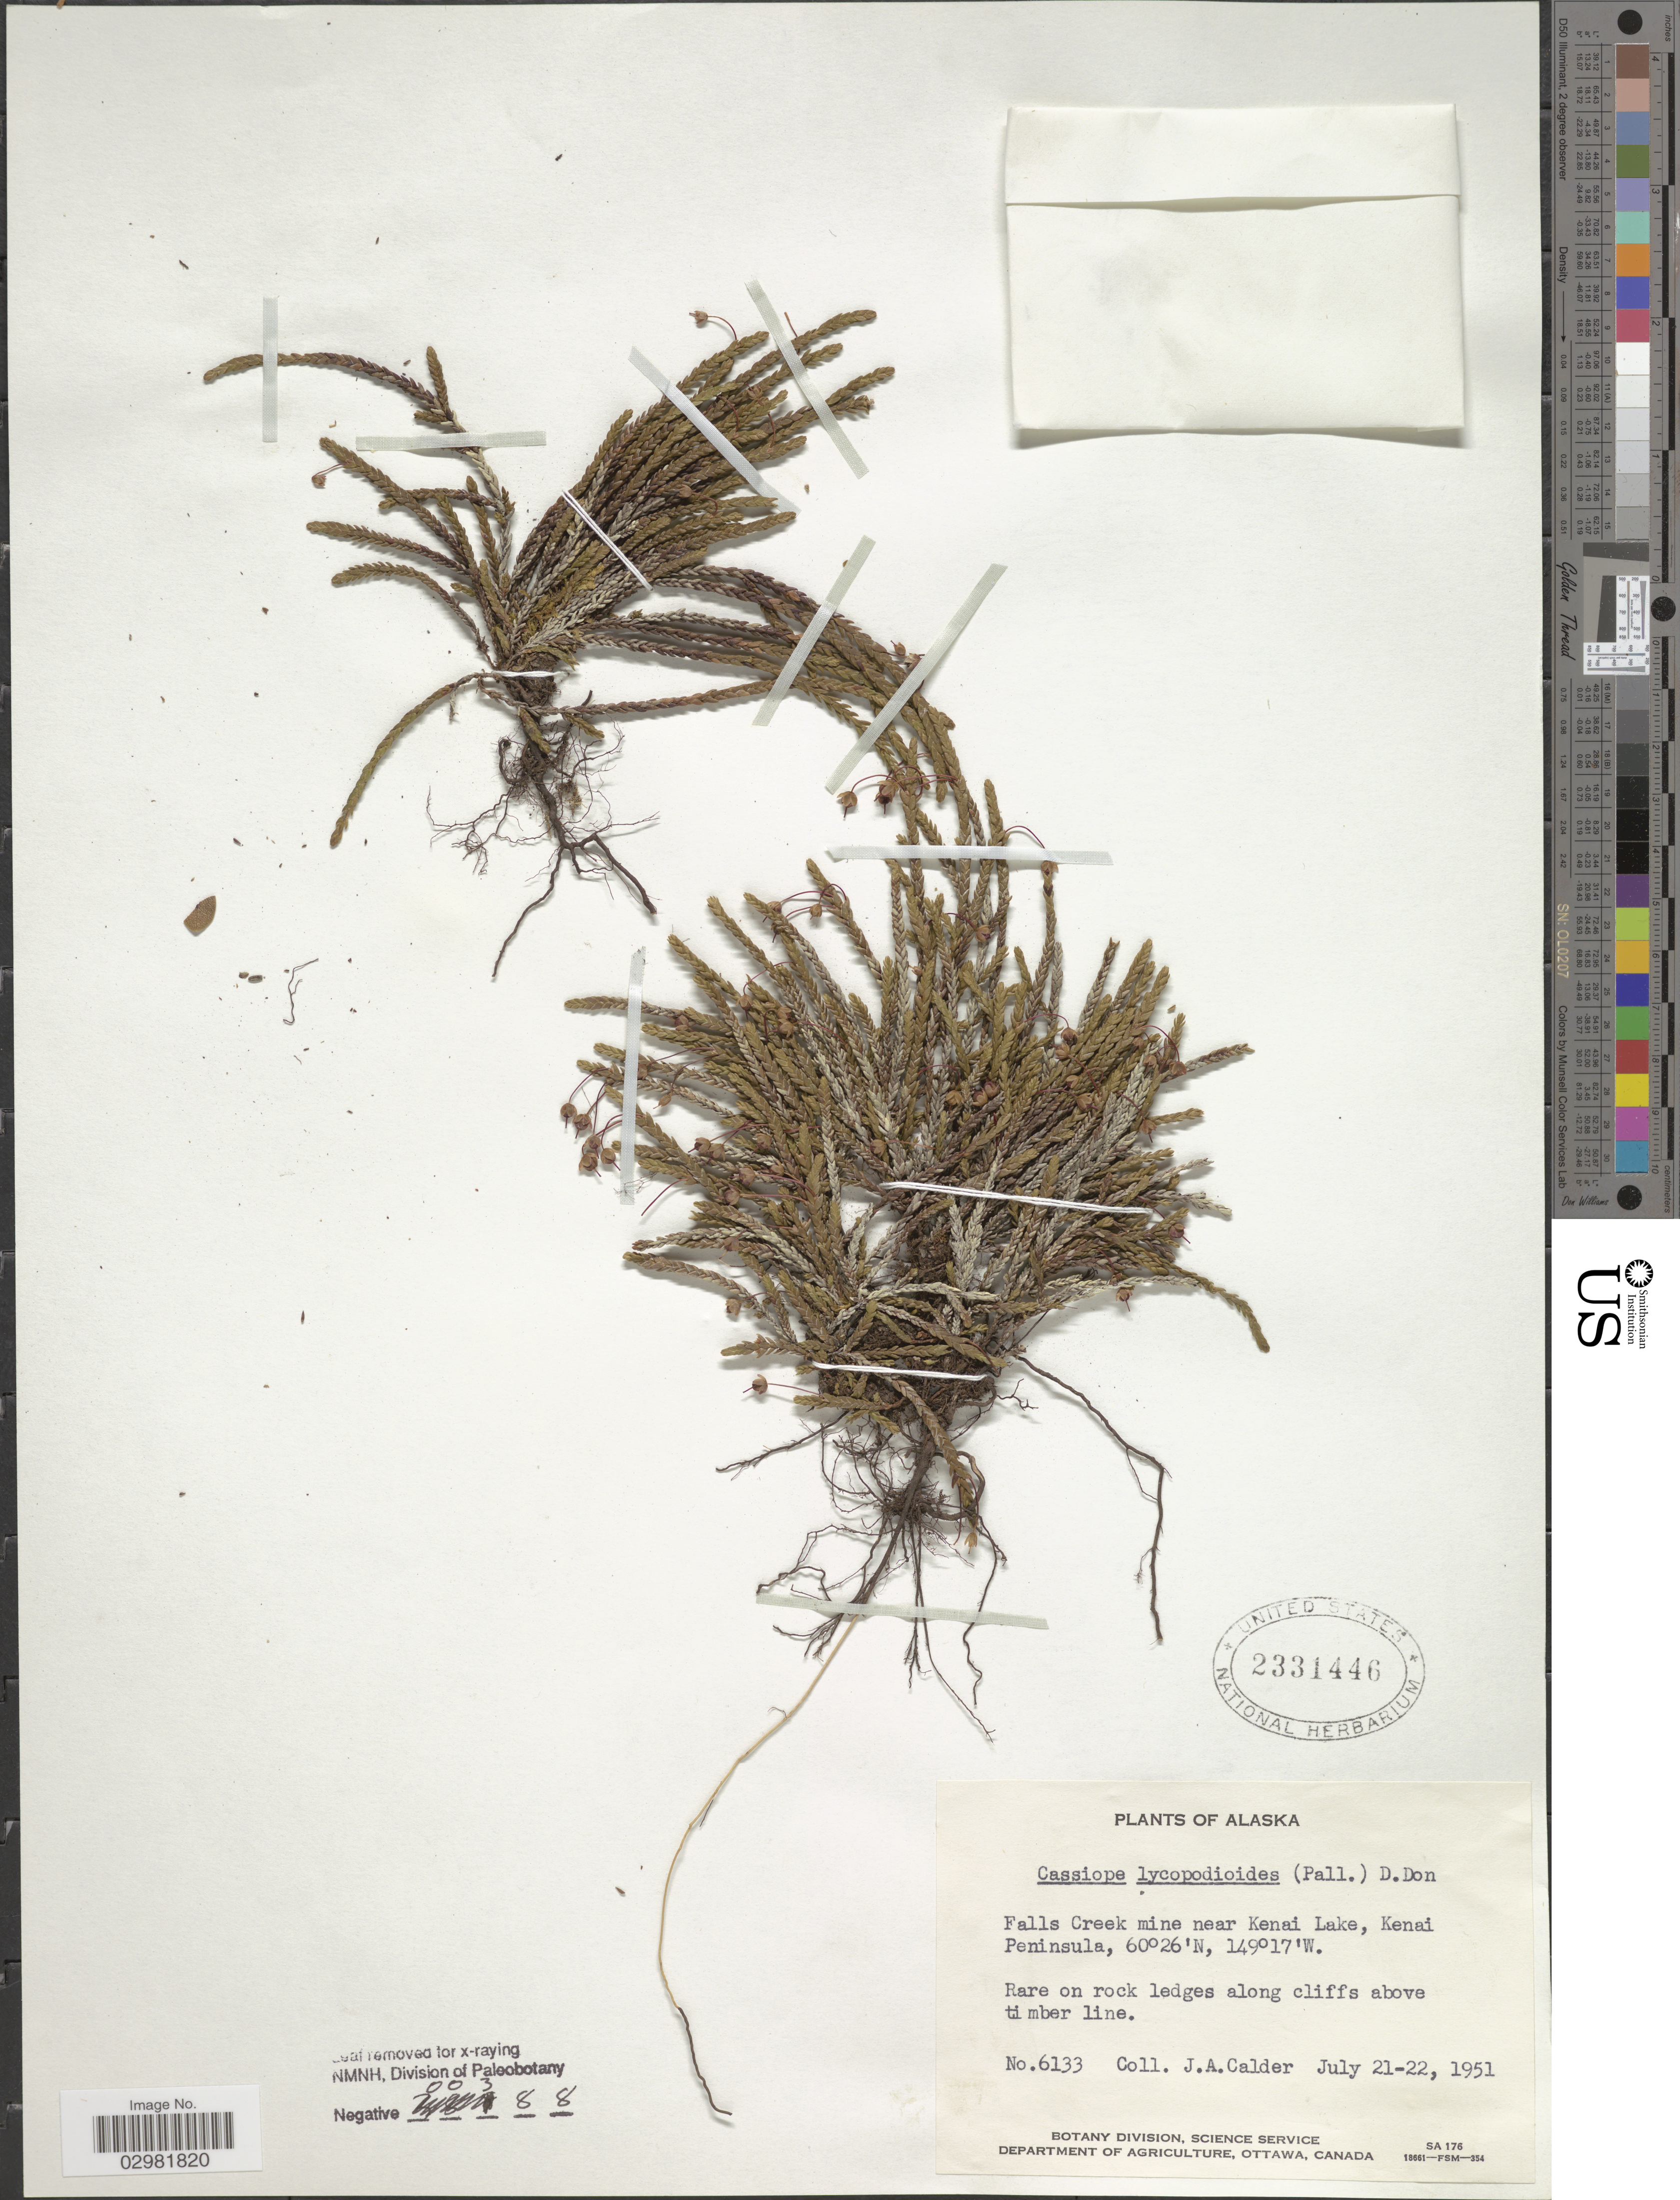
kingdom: Plantae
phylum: Tracheophyta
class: Magnoliopsida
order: Ericales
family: Ericaceae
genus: Cassiope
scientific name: Cassiope lycopodioides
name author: (Pall.) D. Don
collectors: J. A. Calder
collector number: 6133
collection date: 1951-07-21/1951-07-22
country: United States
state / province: Alaska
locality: Falls Creek mine near Kenai Lake, Kenai Peninsula.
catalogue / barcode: US 2331446